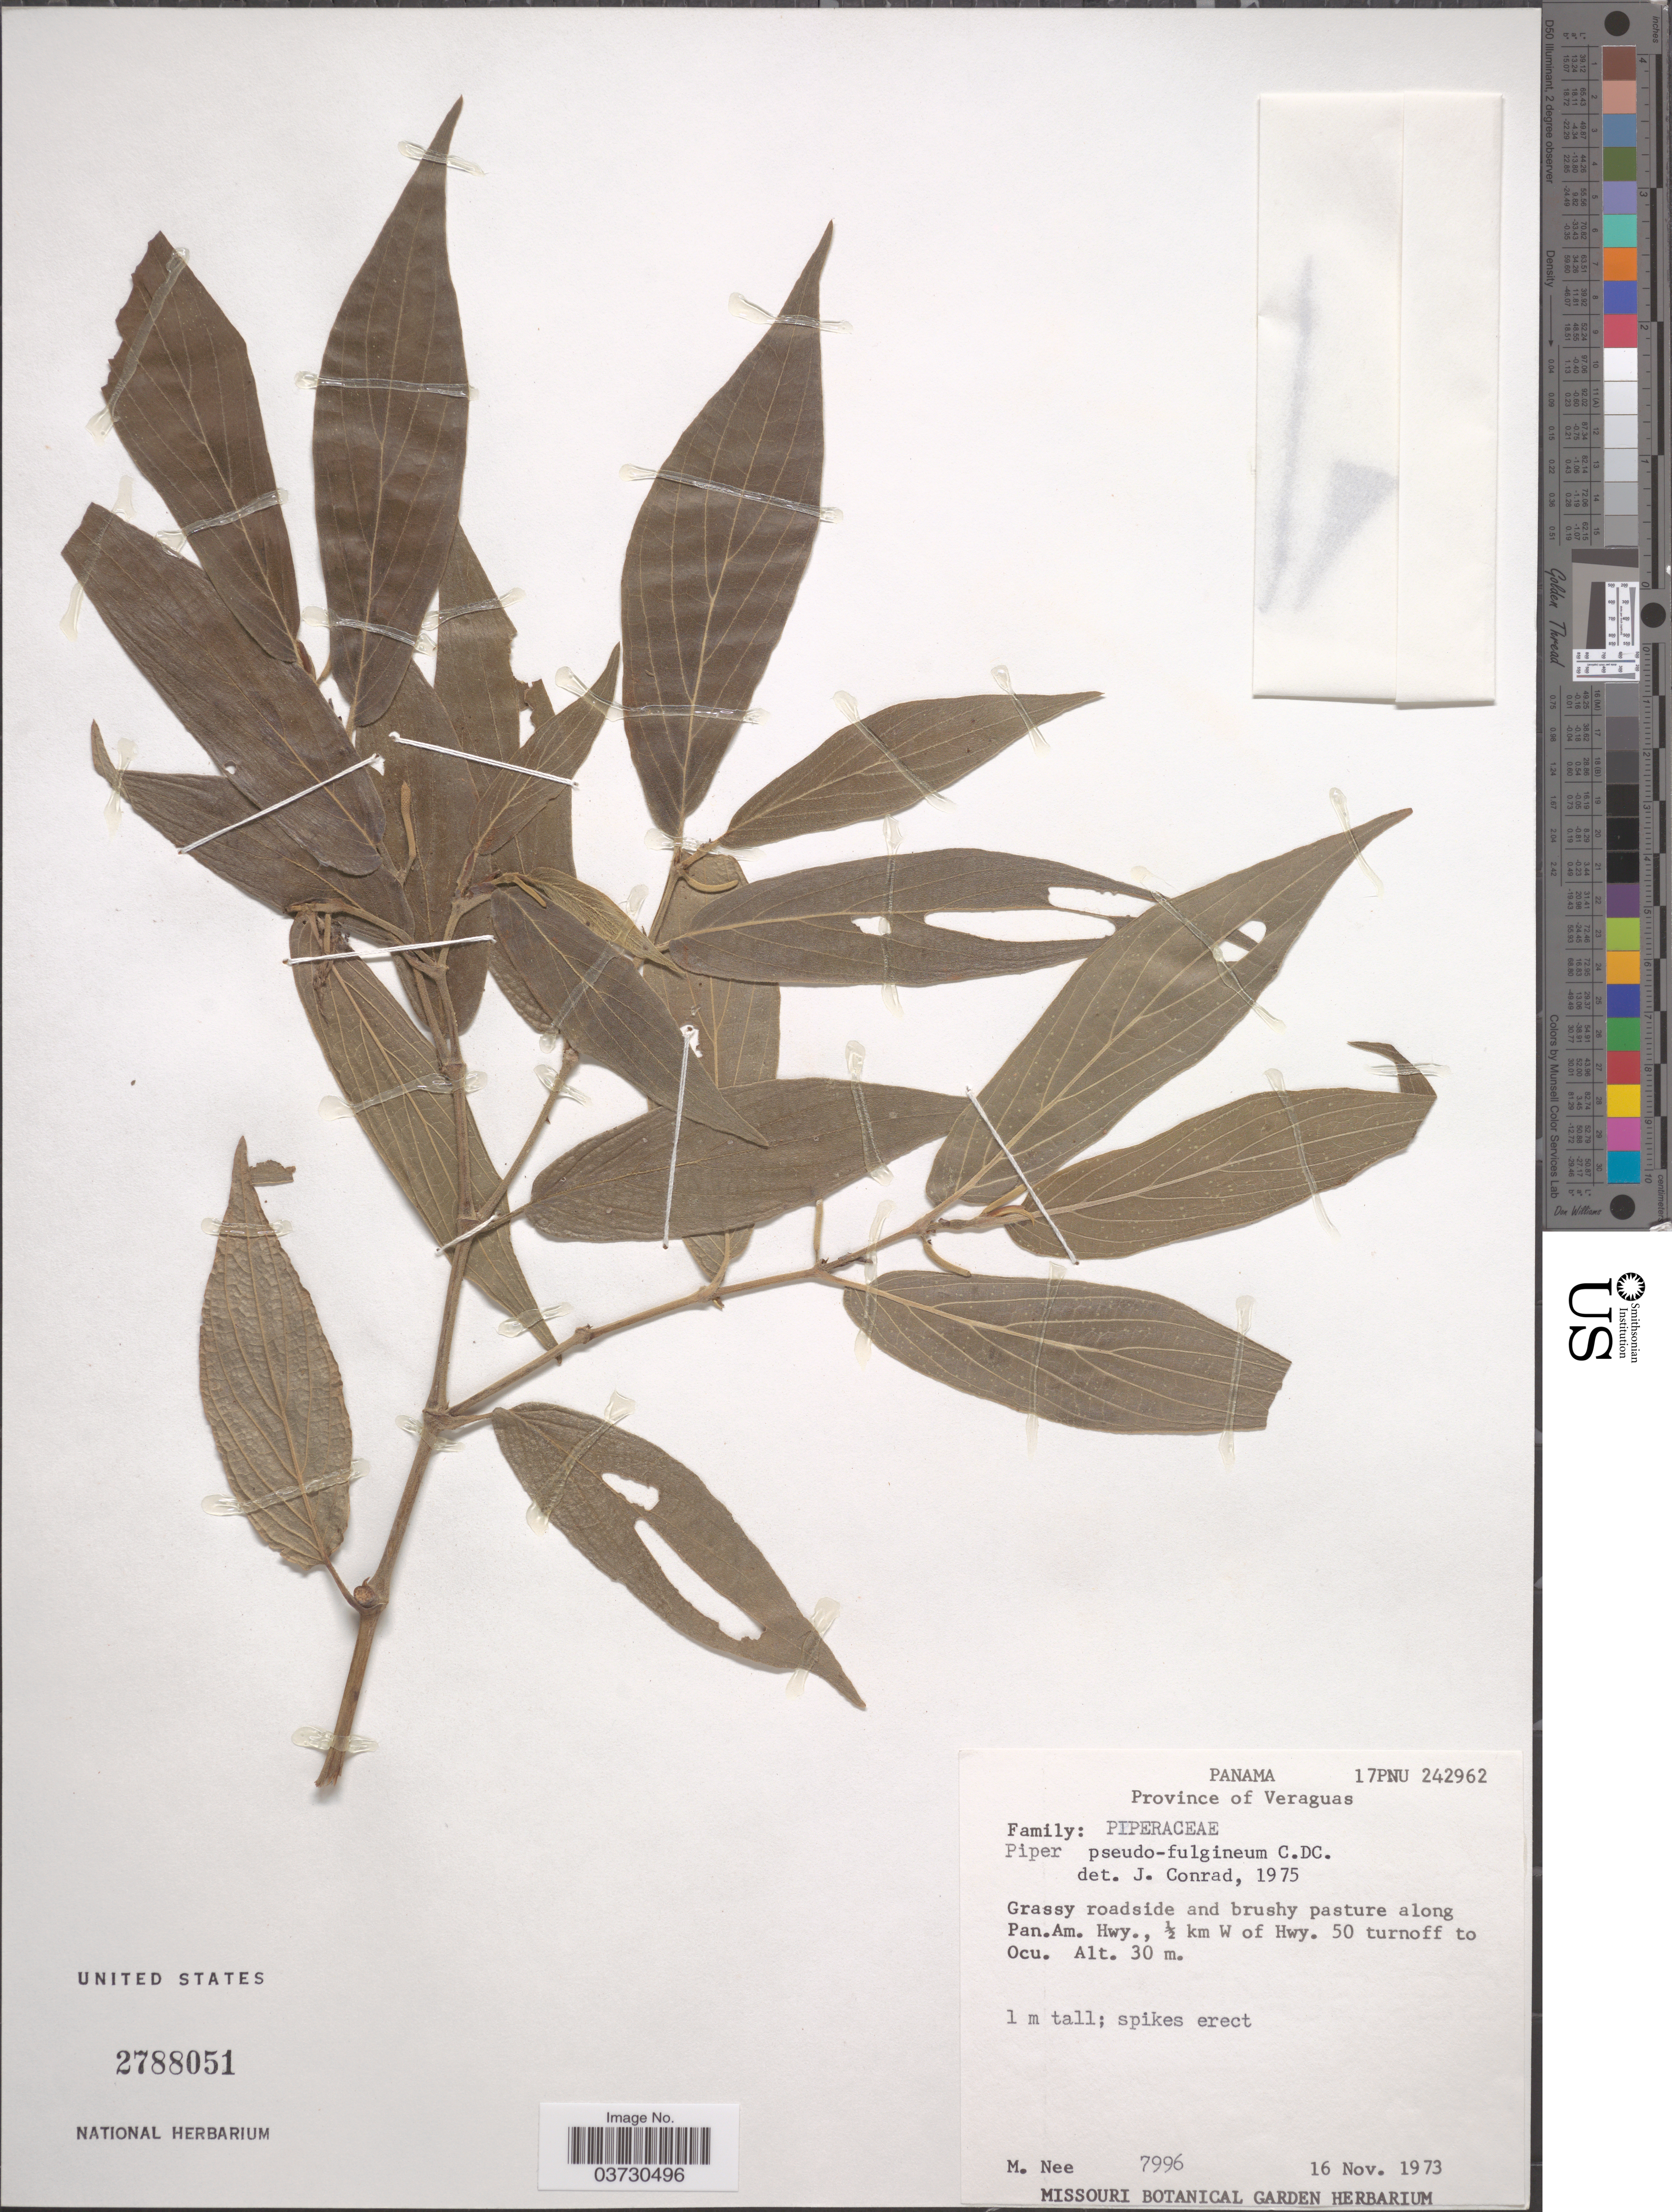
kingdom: Plantae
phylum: Tracheophyta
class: Magnoliopsida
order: Piperales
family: Piperaceae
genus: Piper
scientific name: Piper pseudofuligineum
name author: C. DC.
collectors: M. Nee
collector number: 7996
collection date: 1973-11-16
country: Panama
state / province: Veraguas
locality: Grassy roadside and brushy pasture along Pan.Am. Hwy, ½ km W of Hwy. 50 turnoff to Ocu.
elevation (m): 30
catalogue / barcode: US 2788051